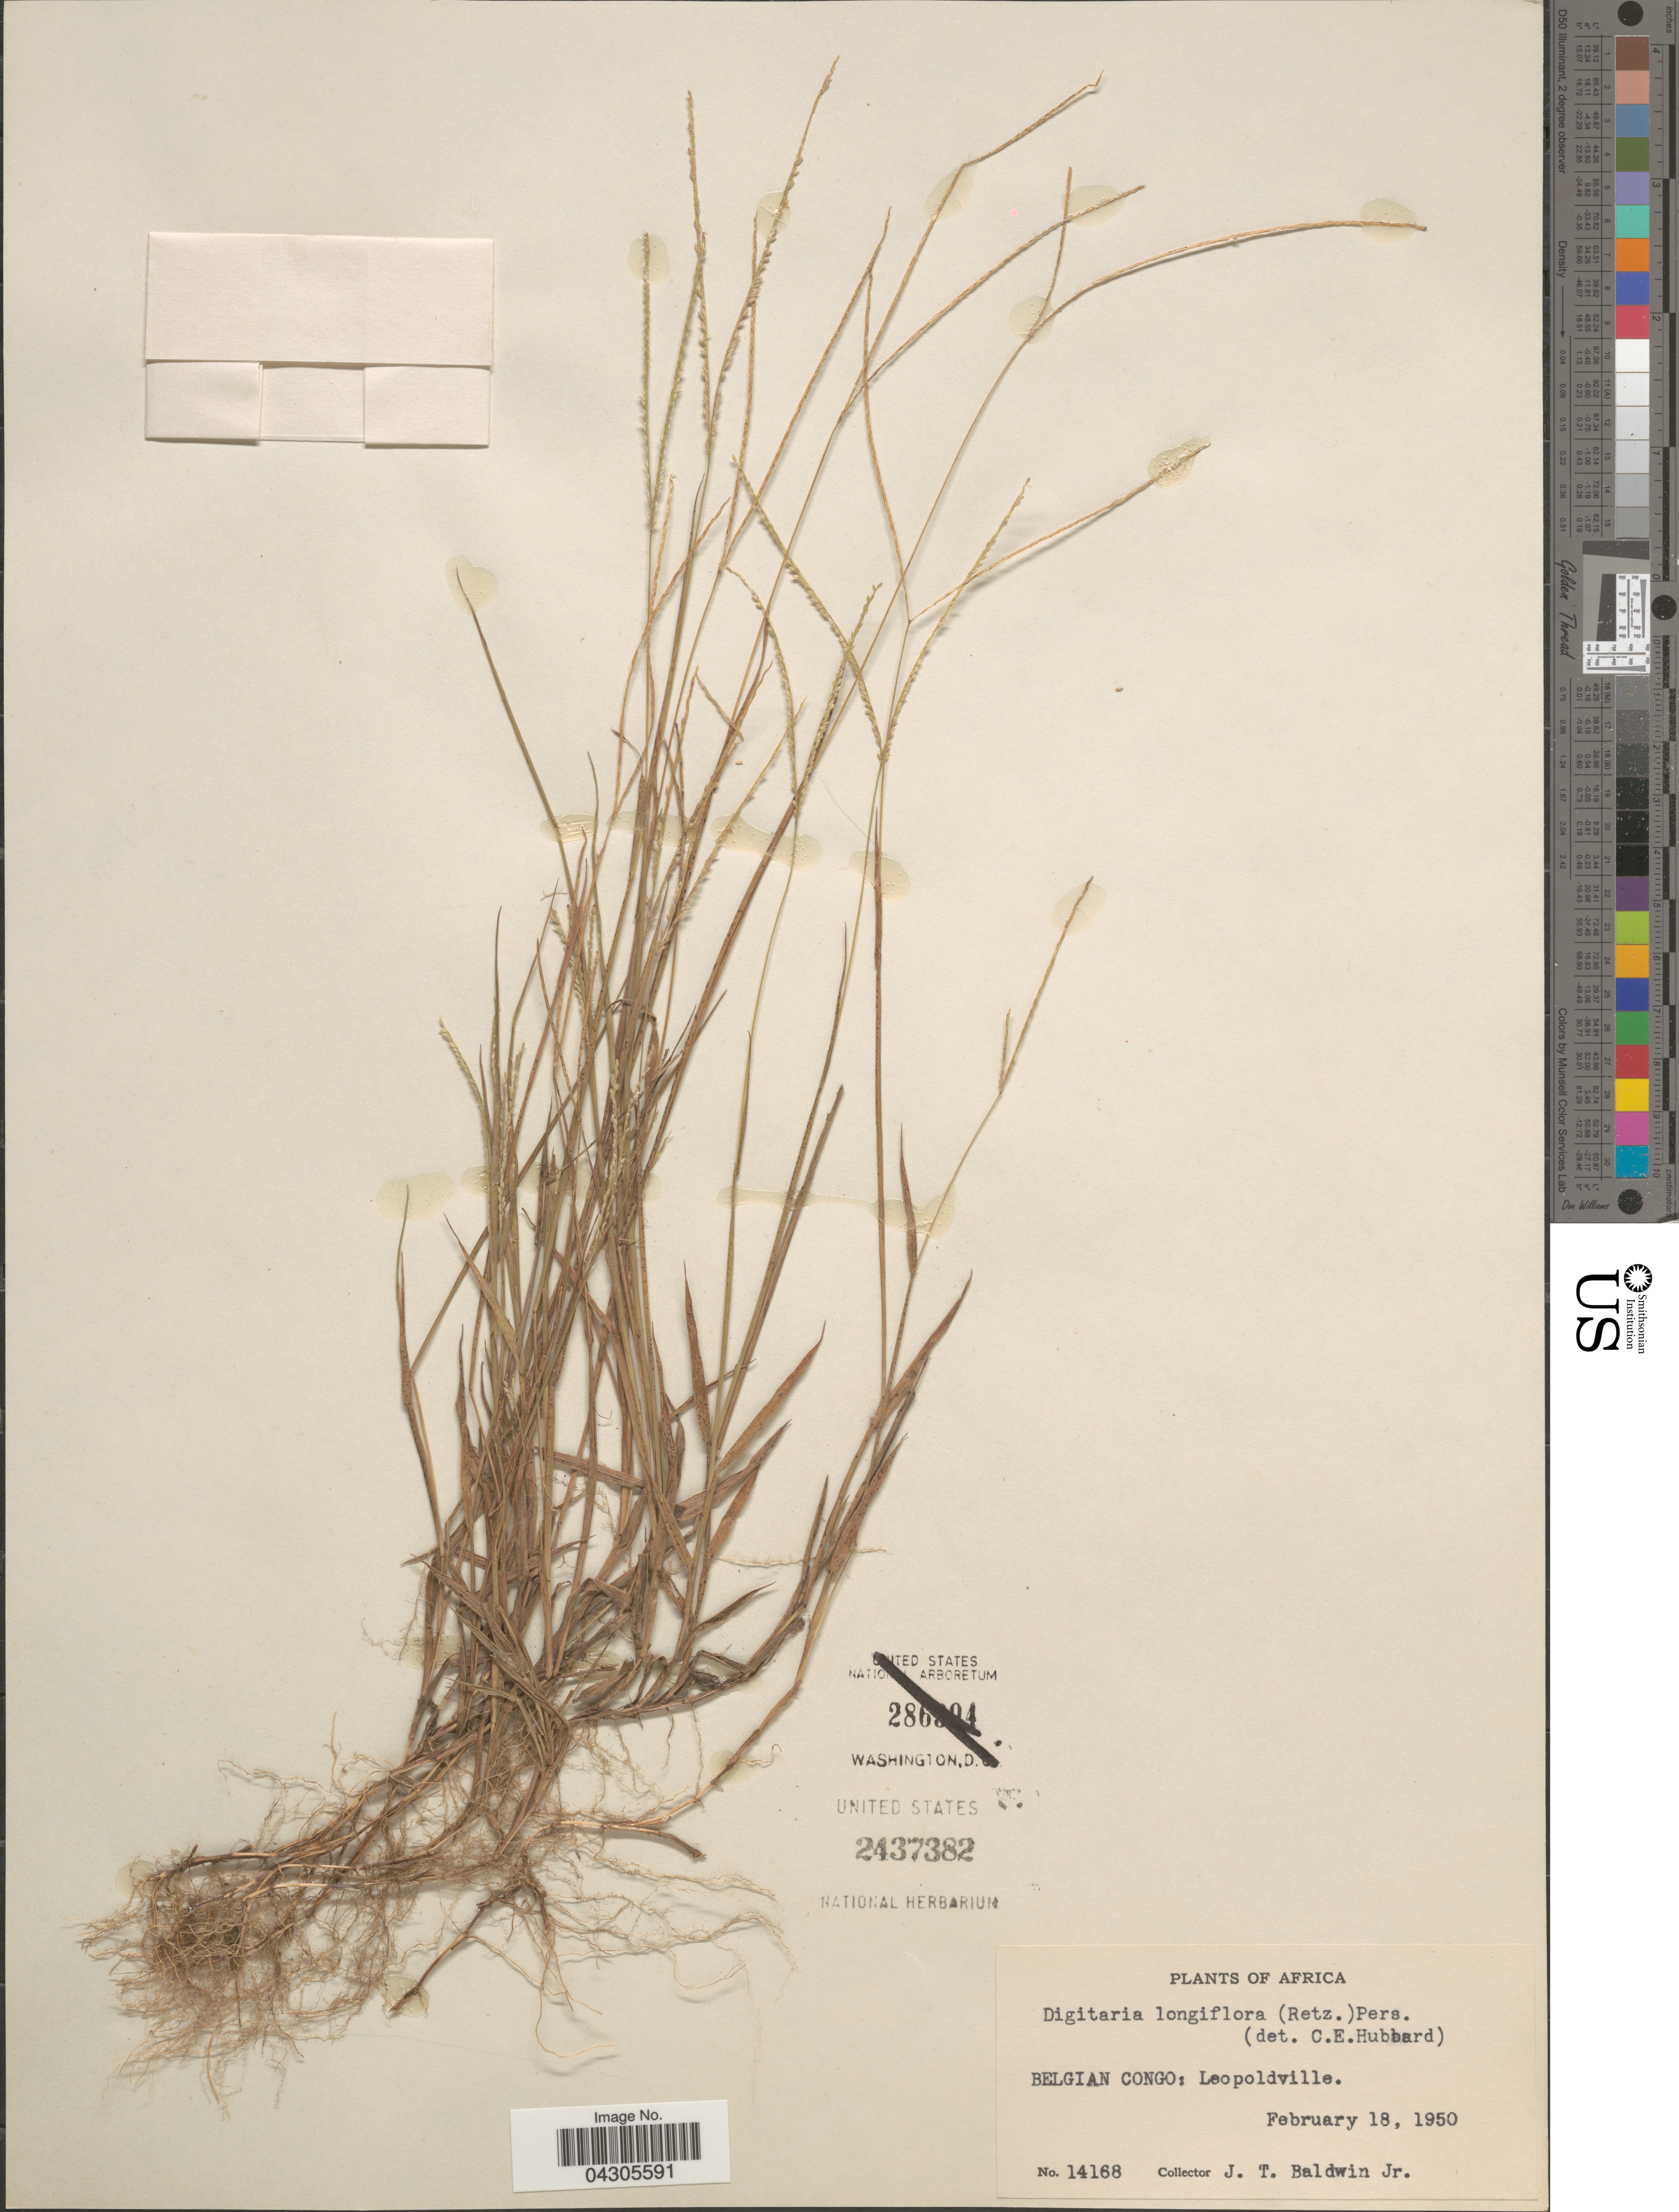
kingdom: Plantae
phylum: Tracheophyta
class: Liliopsida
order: Poales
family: Poaceae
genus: Digitaria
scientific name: Digitaria longiflora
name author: (Retz.) Pers.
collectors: J. T. Baldwin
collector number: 14168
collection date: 1950-02-18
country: Congo, Democratic Republic of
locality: Belgian Congo: Leopoldville.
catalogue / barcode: US 2437382